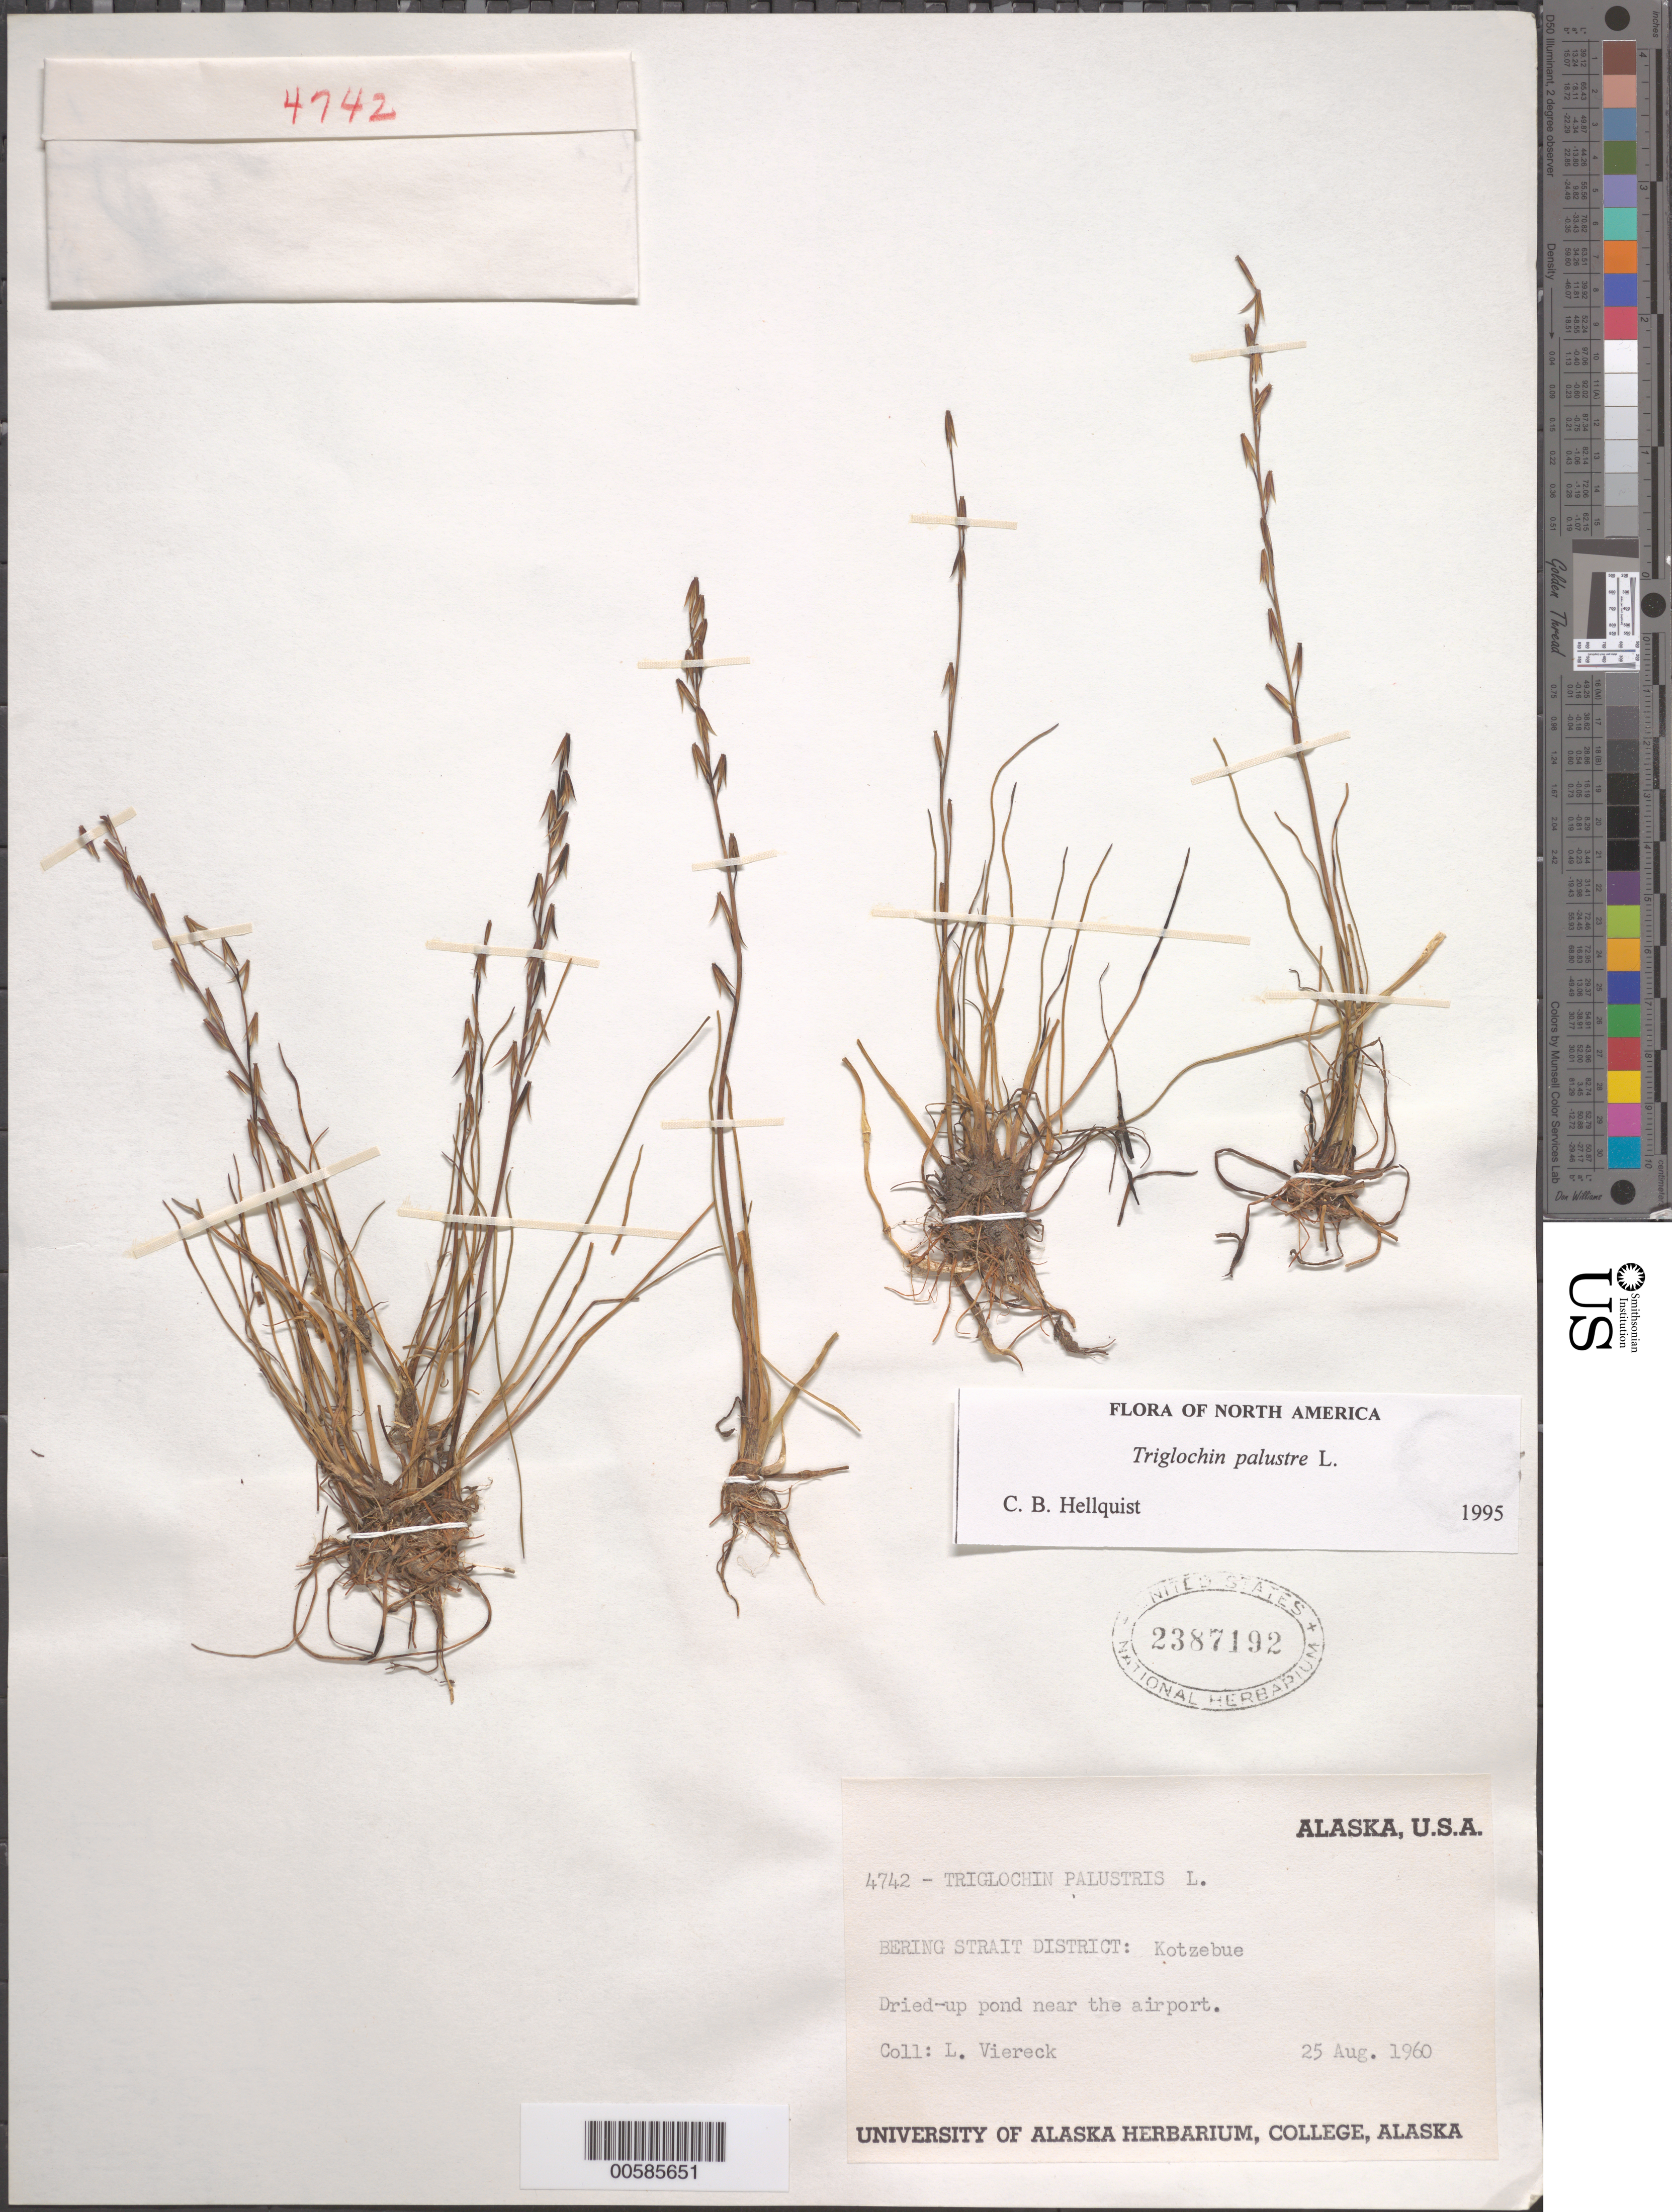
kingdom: Plantae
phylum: Tracheophyta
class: Liliopsida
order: Alismatales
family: Juncaginaceae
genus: Triglochin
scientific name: Triglochin palustris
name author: L.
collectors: L. Viereck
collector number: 4742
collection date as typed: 25 Aug 1960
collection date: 1960-08-25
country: United States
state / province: Alaska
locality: Bering Straits Dist., Kotzebue near the airport.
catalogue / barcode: US 2387192